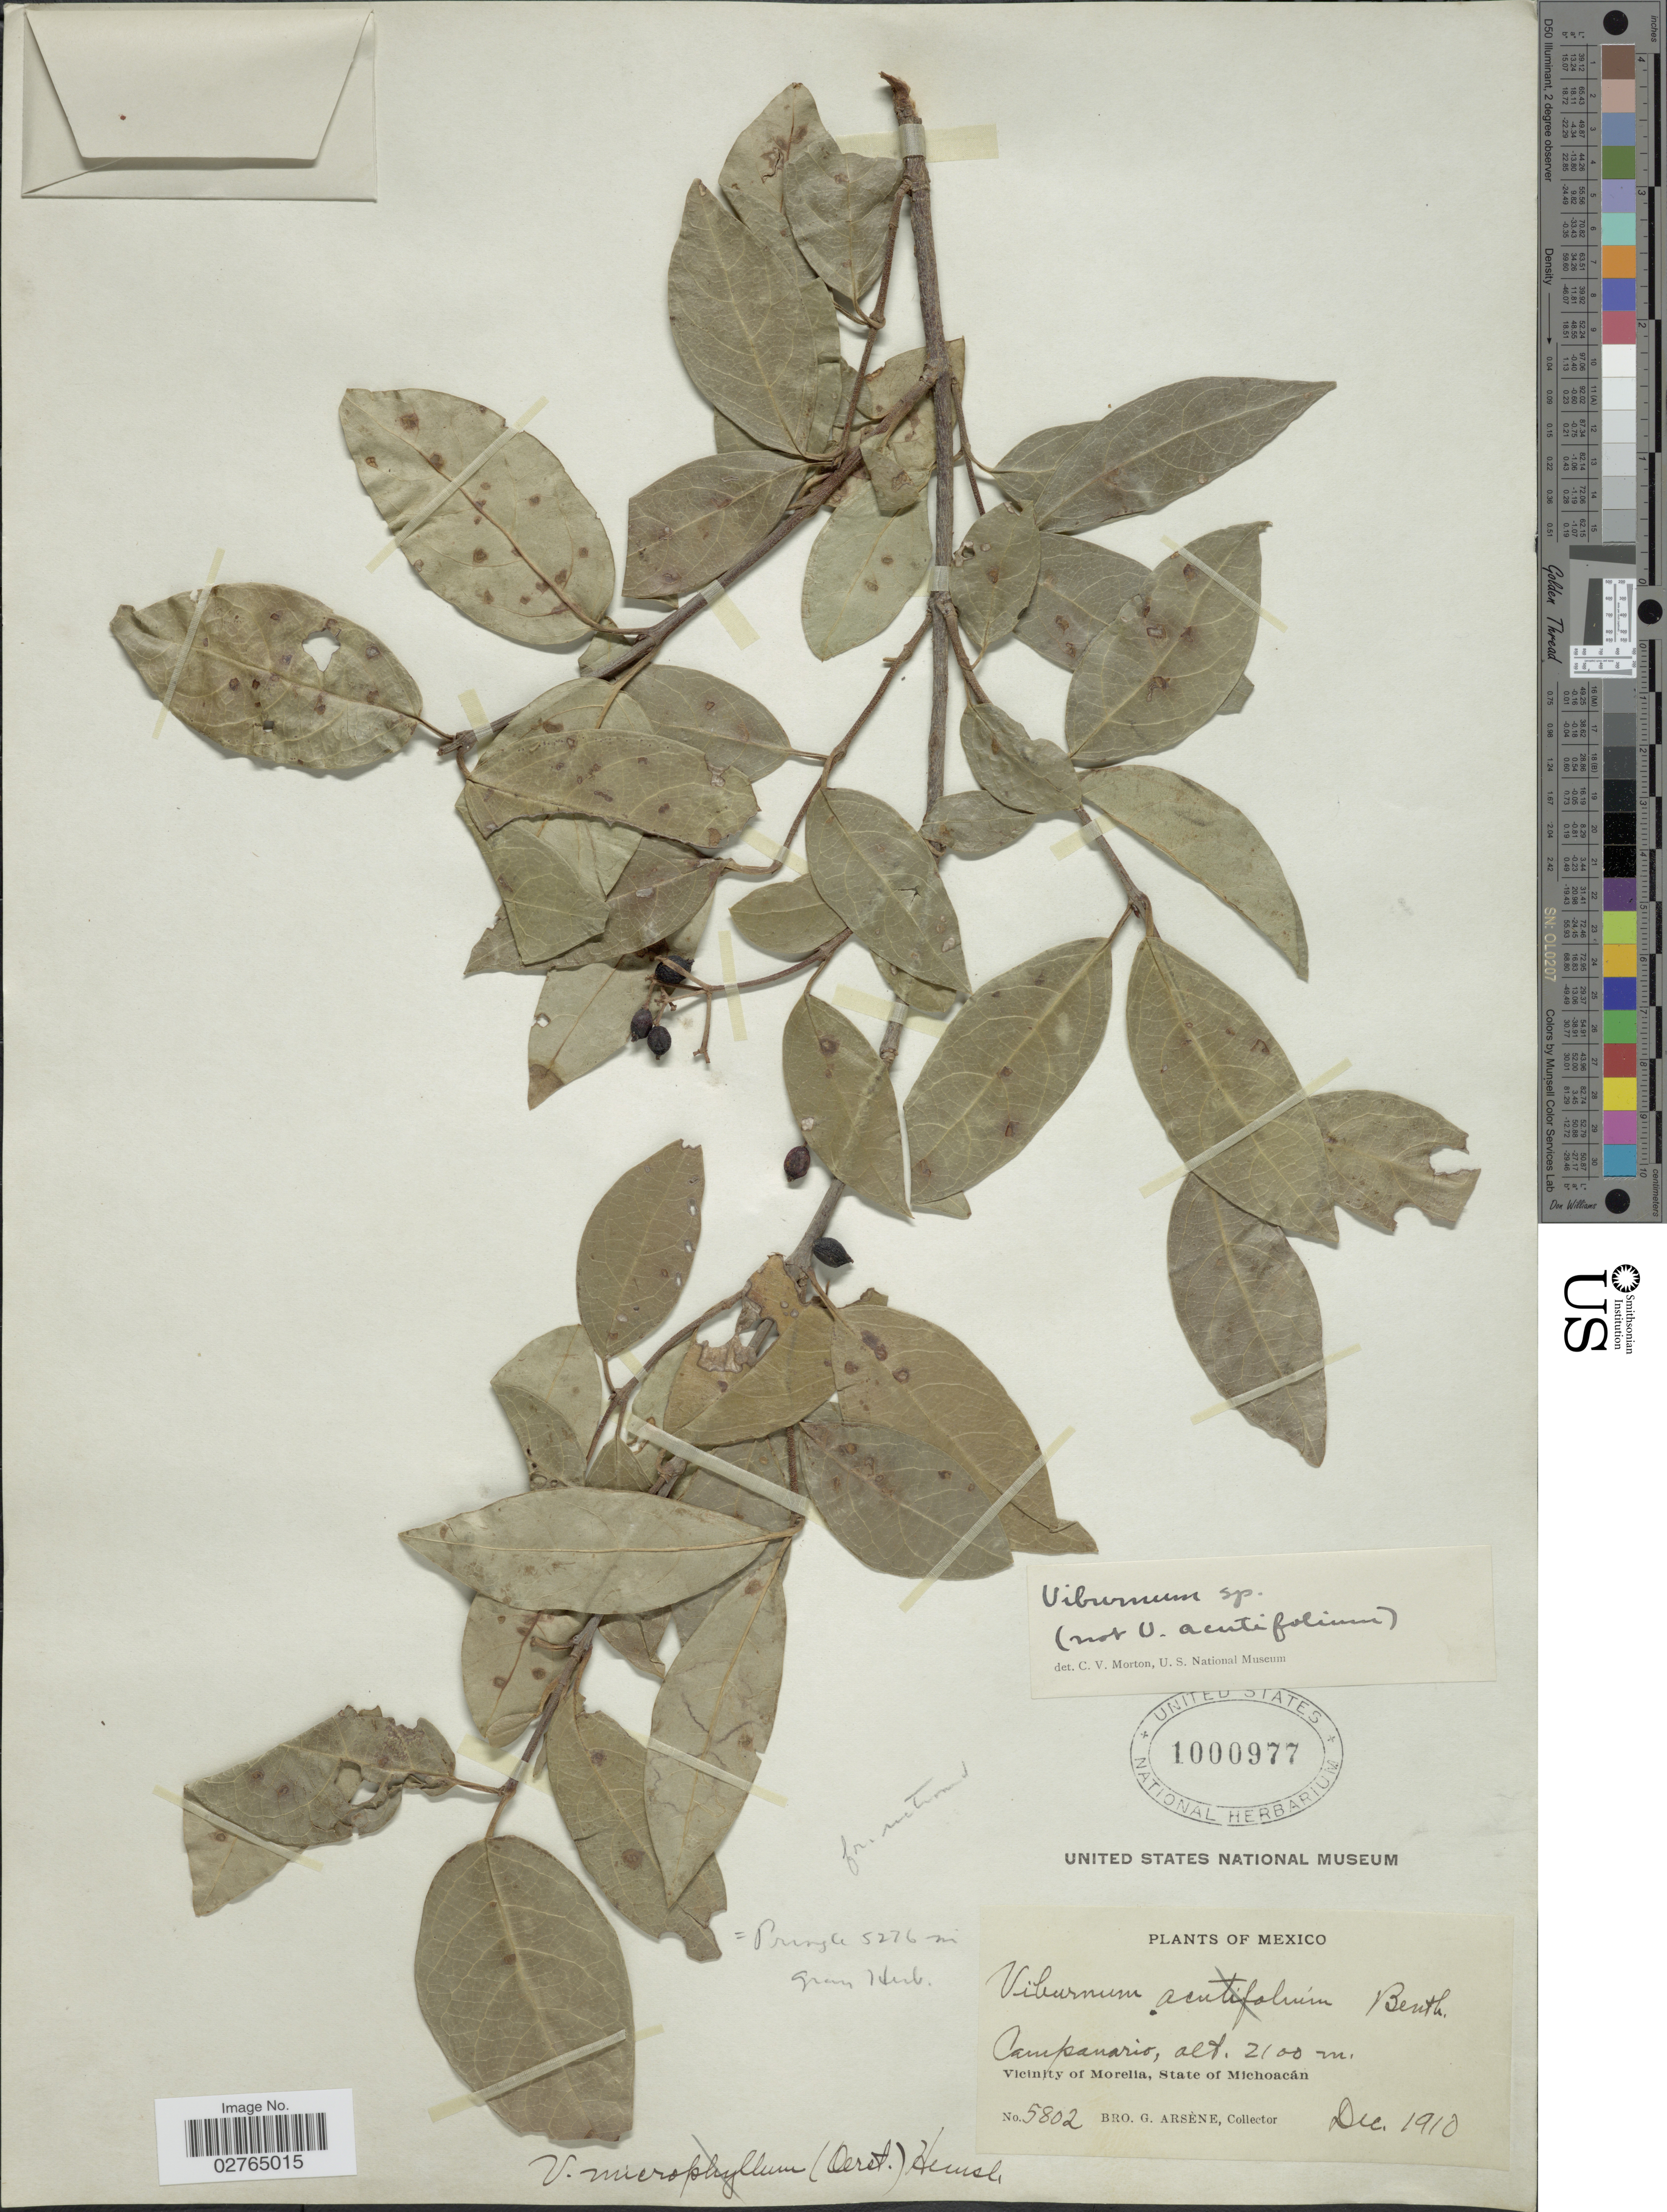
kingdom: Plantae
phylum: Tracheophyta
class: Magnoliopsida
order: Dipsacales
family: Viburnaceae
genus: Viburnum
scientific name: Viburnum sp.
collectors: Bro. G. Arsène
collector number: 5802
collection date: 1910-12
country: Mexico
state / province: Michoacán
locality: Campanario. Vicinity of Morelia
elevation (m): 2100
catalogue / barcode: US 1000977